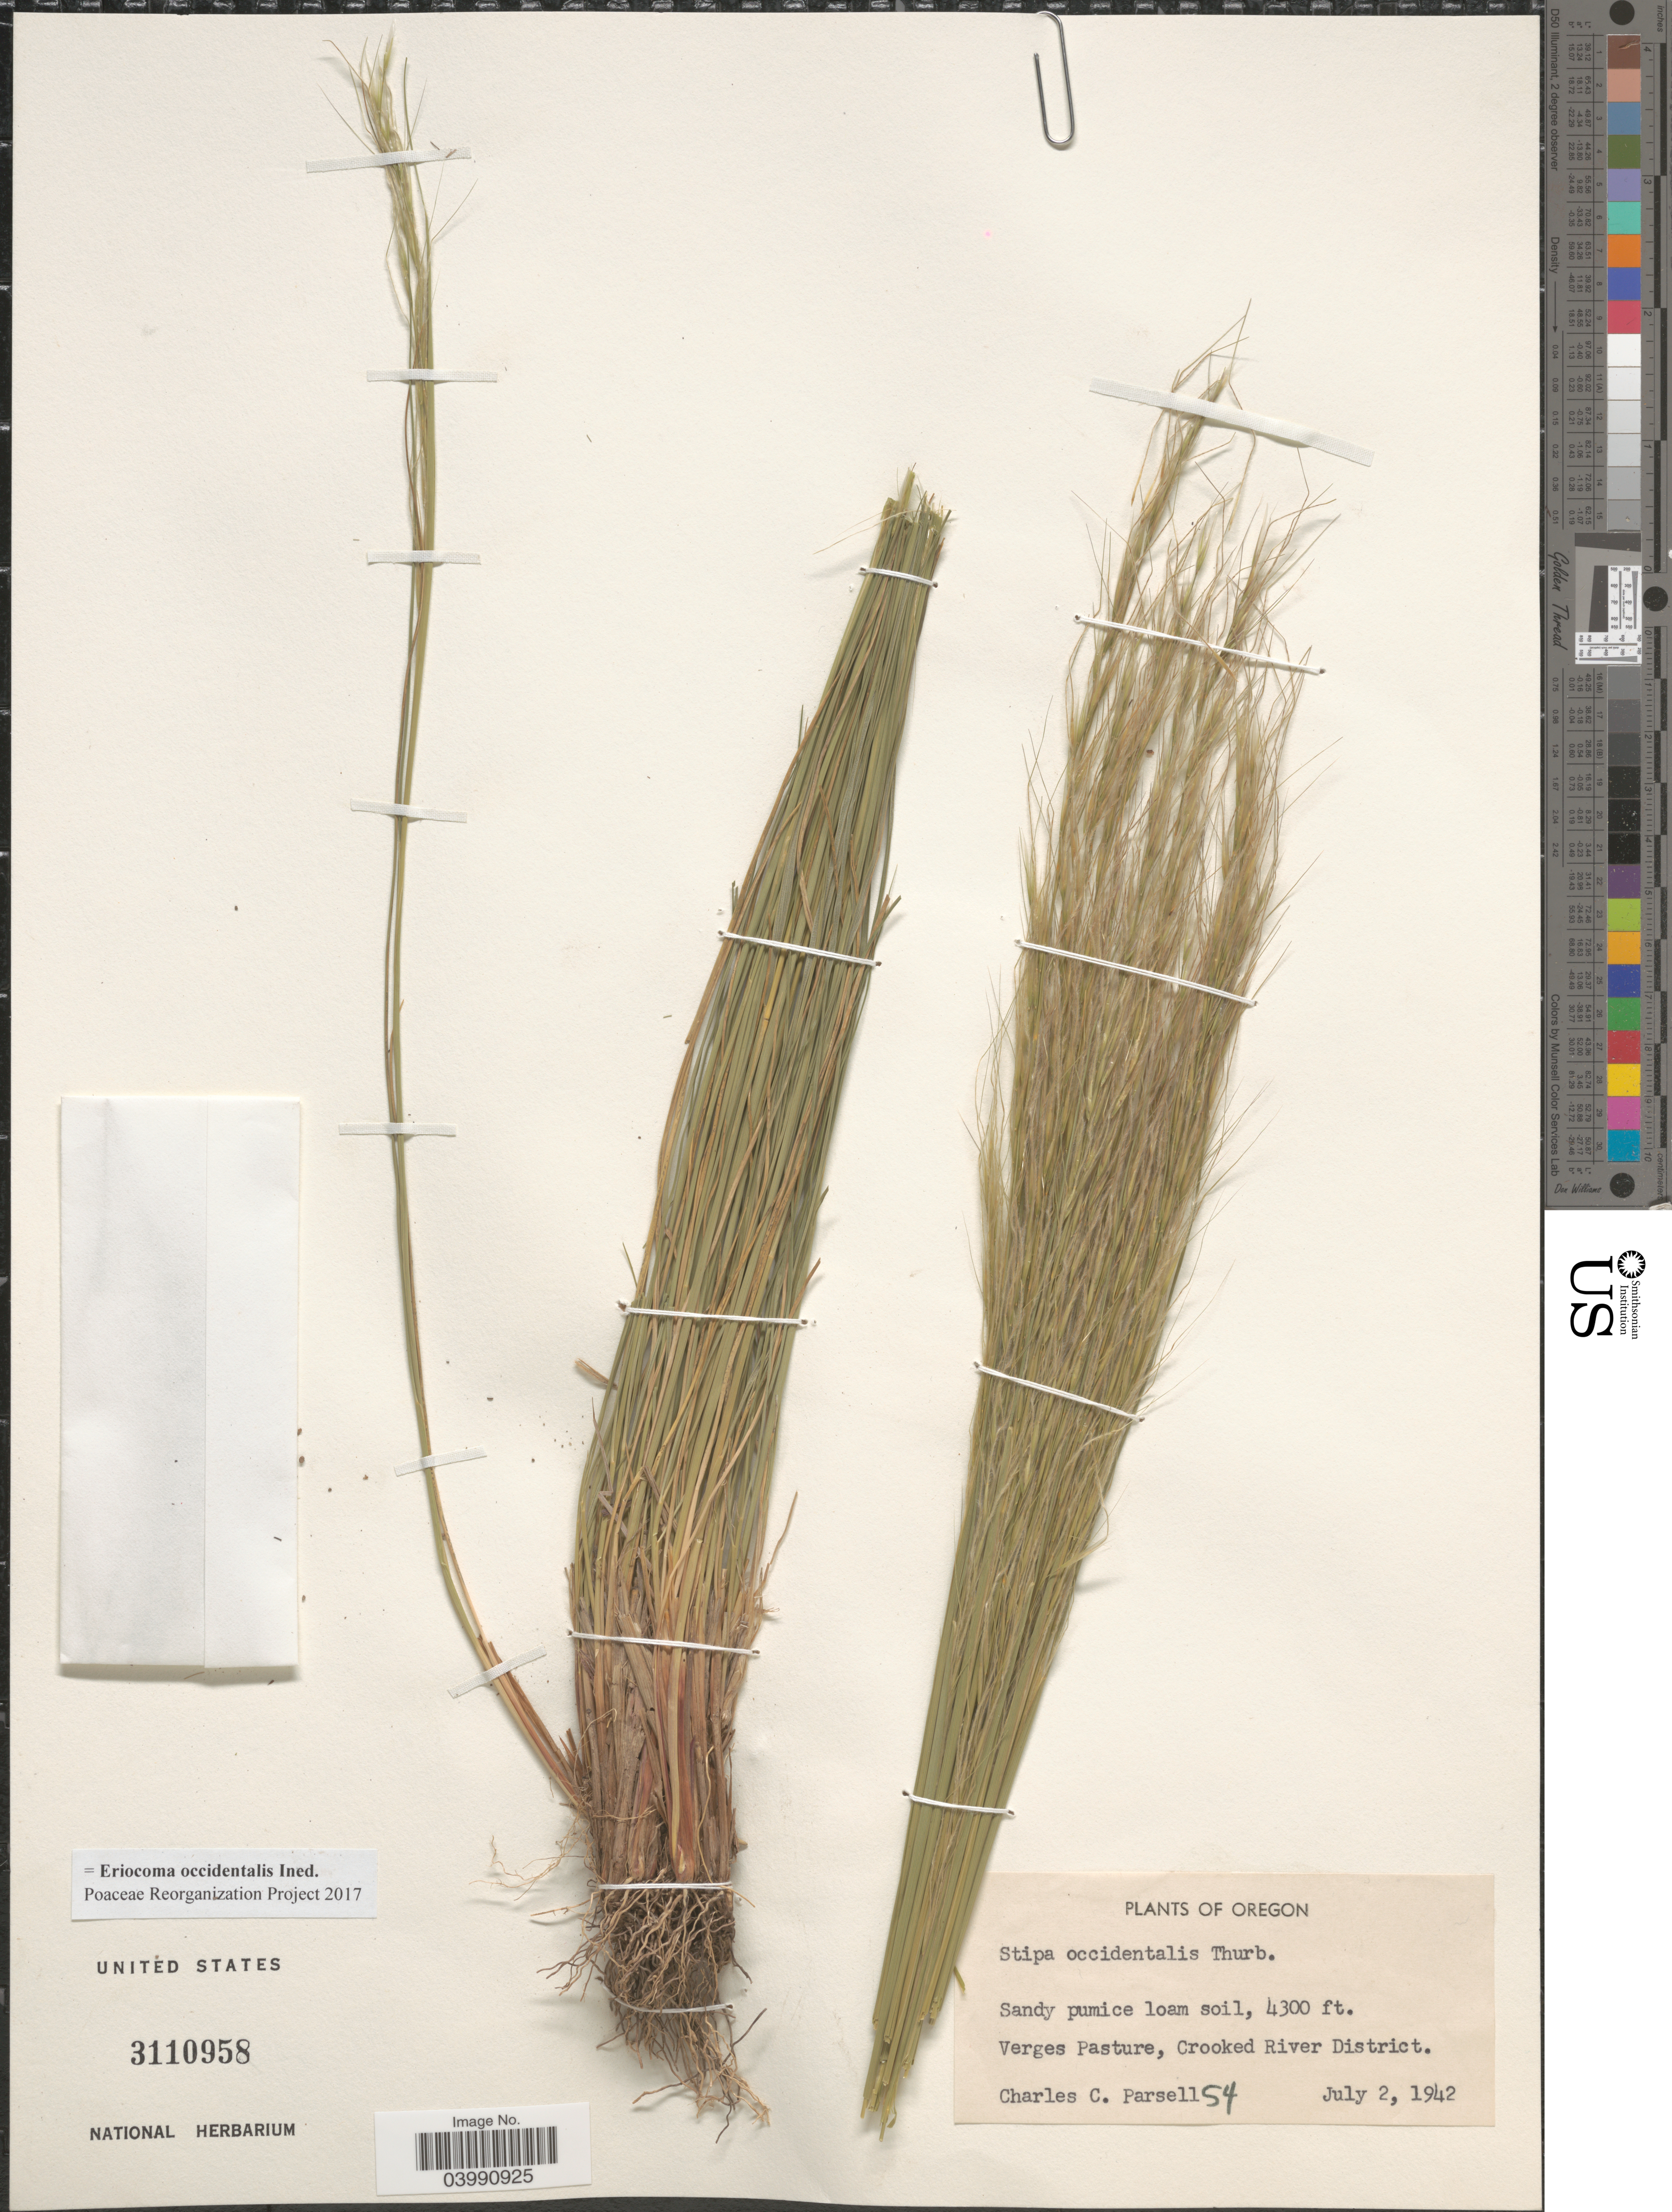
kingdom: Plantae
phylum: Tracheophyta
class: Liliopsida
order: Poales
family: Poaceae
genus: Eriocoma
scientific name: Eriocoma occidentalis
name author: (Thurb. ex S. Watson) Romasch.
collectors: C. Parsell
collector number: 54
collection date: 1942-07-02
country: United States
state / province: Oregon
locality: Verges Pasture, Crooked River District.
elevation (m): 1311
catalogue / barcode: US 3110958